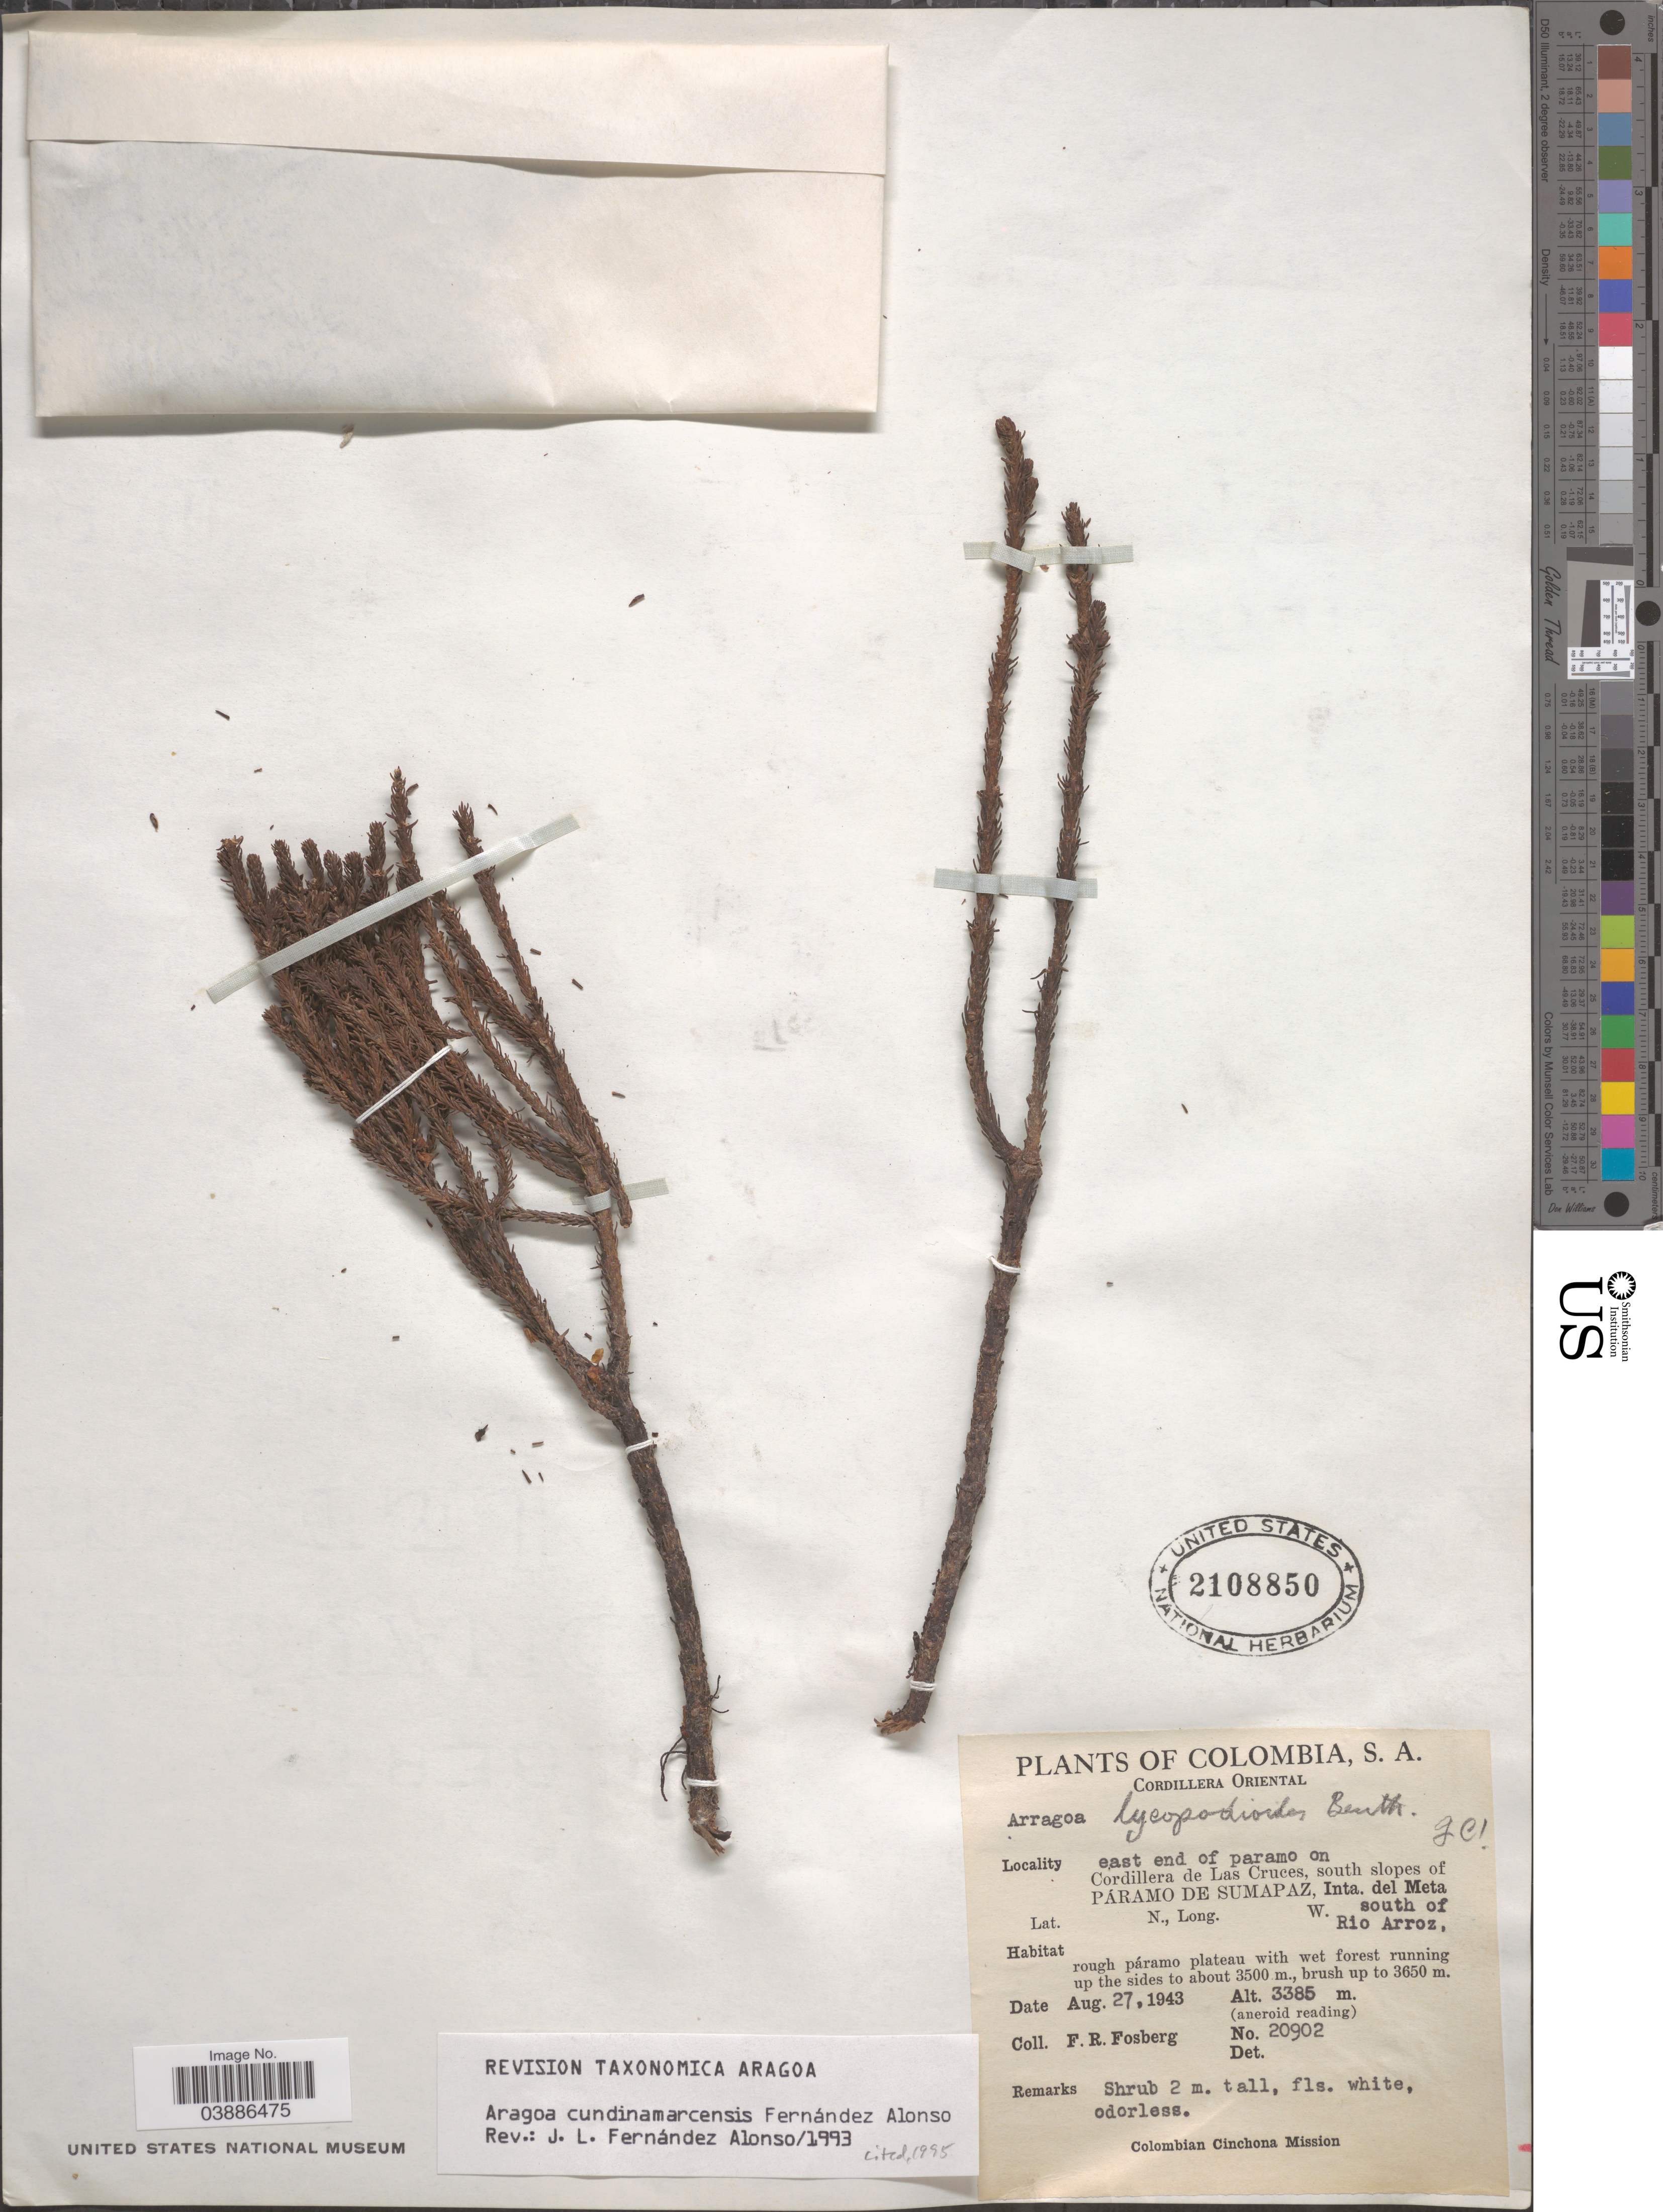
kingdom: Plantae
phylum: Tracheophyta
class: Magnoliopsida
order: Lamiales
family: Plantaginaceae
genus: Aragoa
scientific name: Aragoa cundinamarcensis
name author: Fern. Alonso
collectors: F. R. Fosberg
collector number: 20902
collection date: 1943-08-27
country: Colombia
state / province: Meta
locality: Cordillera Oriental. East end of paramo on Cordillera de Las Cruces, south slopes of Páramo de Sumapaz, Inta. del Meta south of Rio Arroz.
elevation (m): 3385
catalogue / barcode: US 2108850